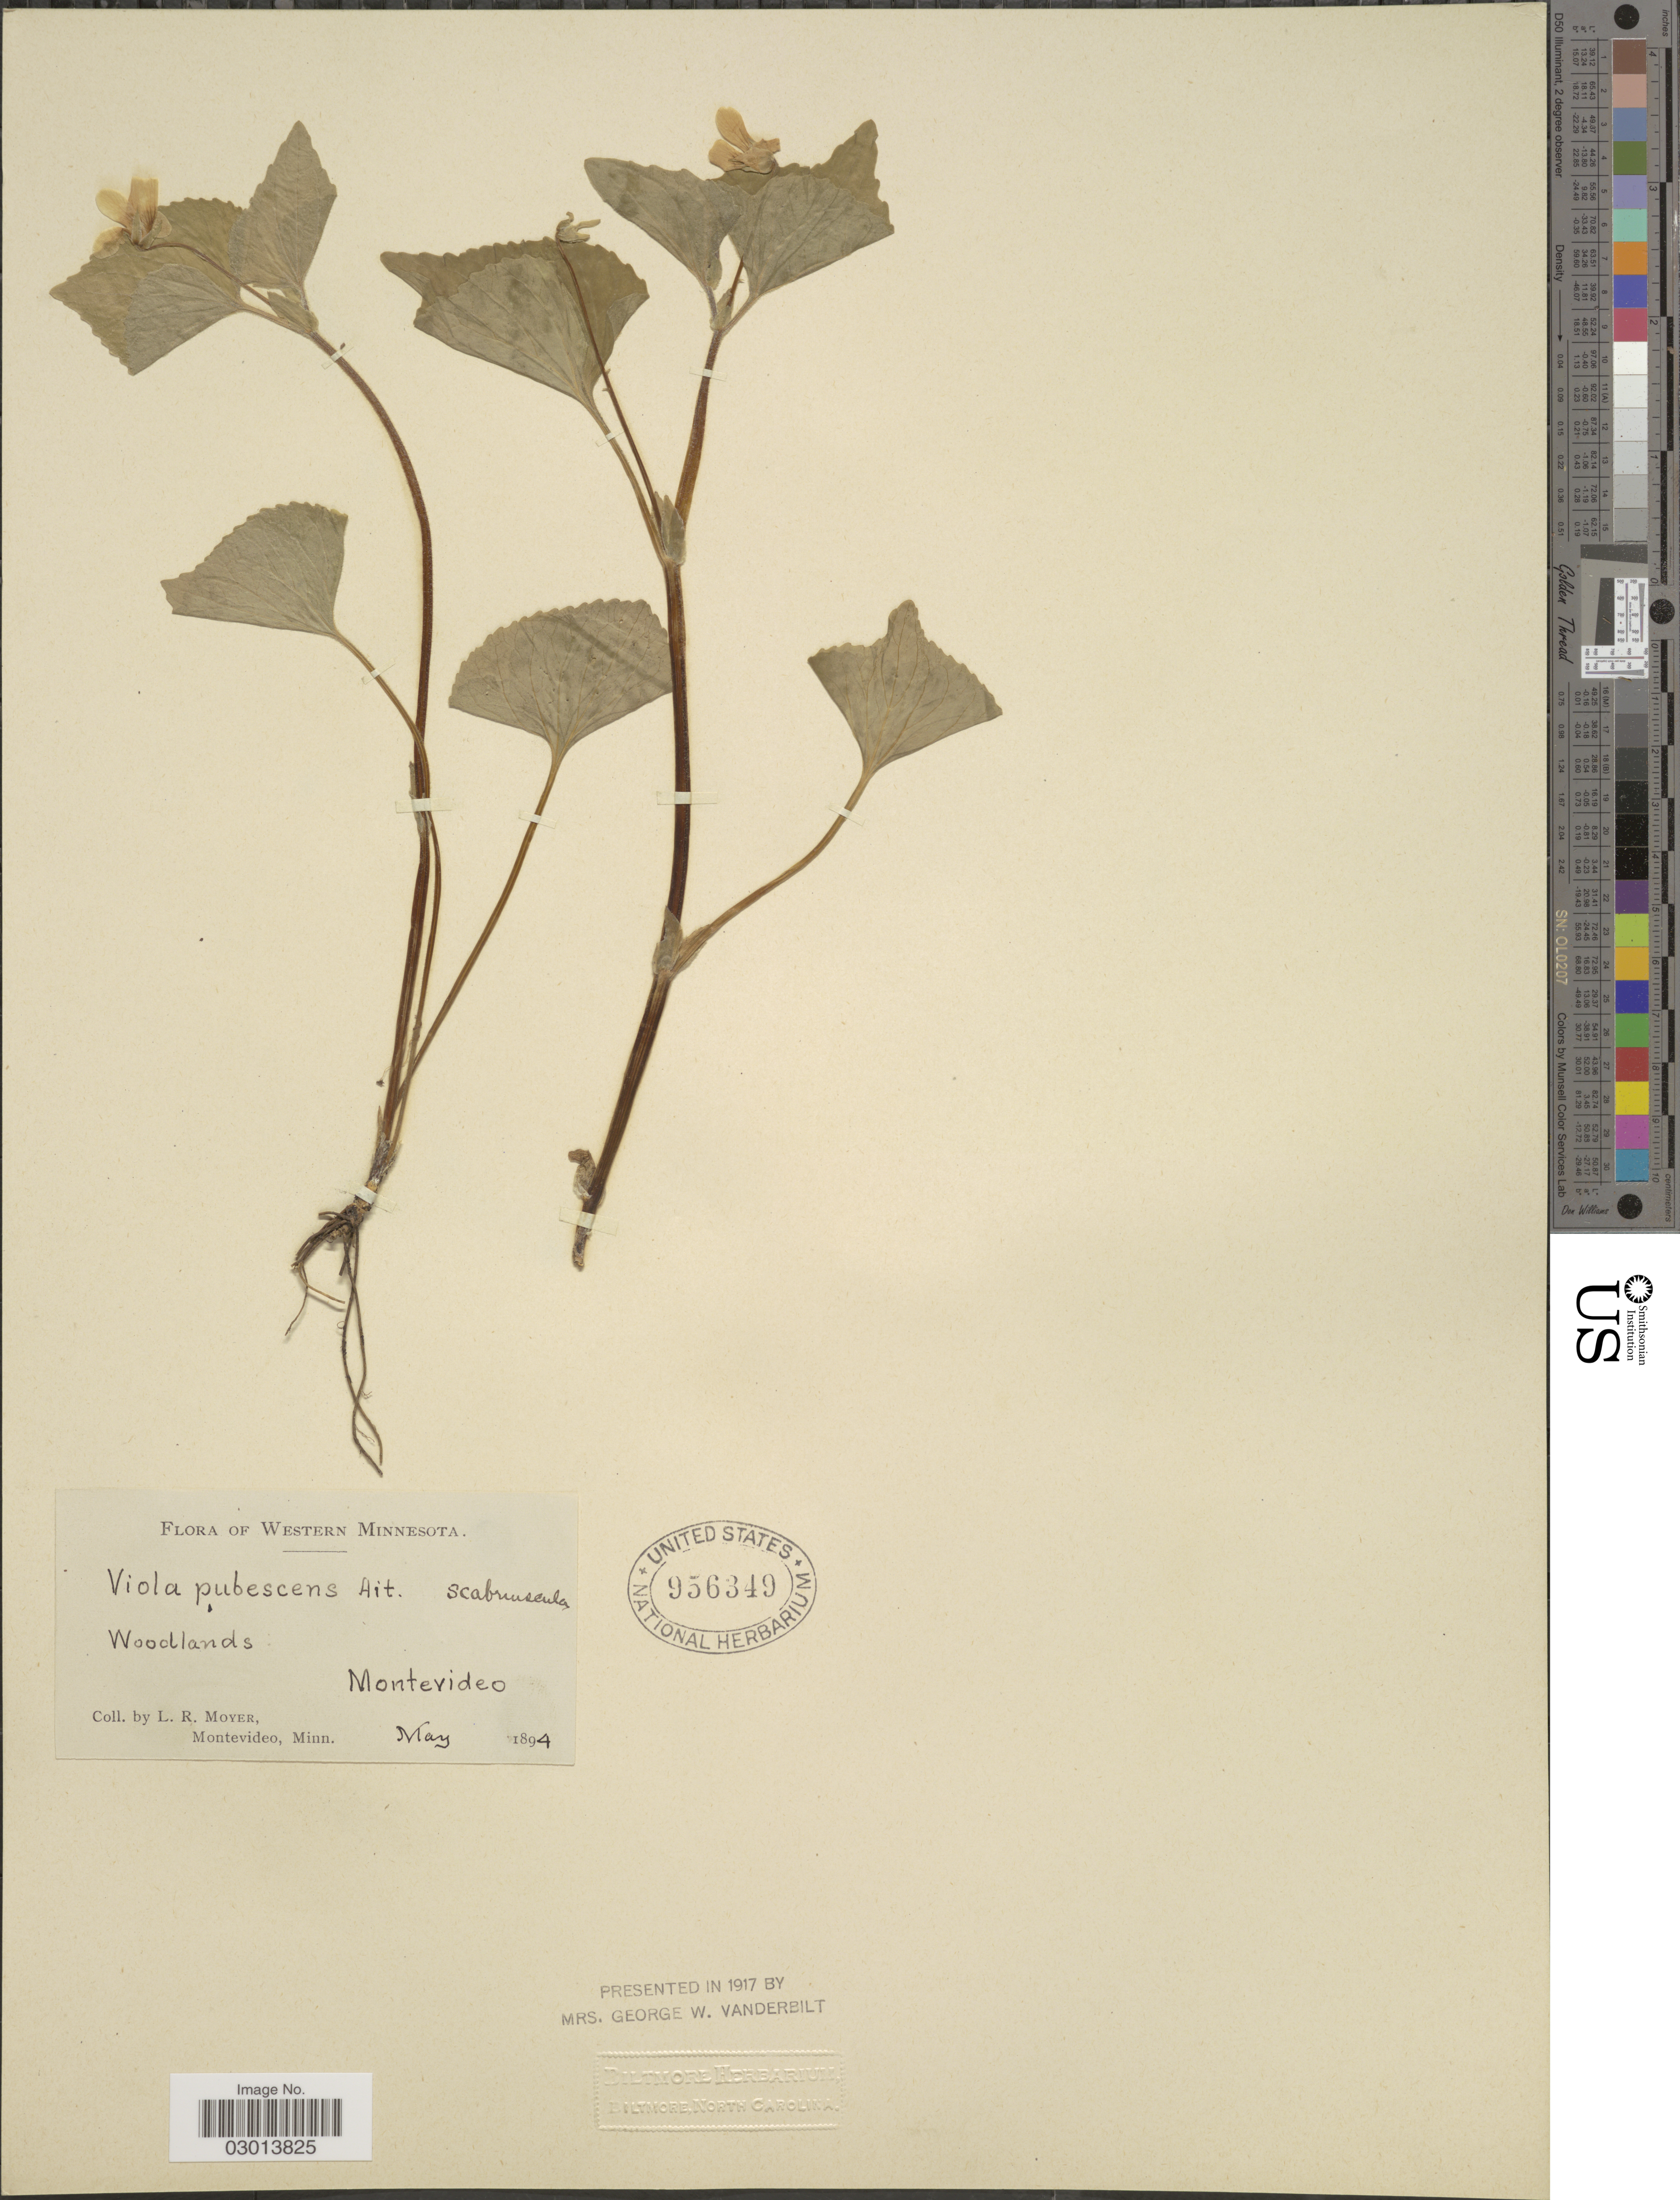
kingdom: Plantae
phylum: Tracheophyta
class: Magnoliopsida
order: Malpighiales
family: Violaceae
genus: Viola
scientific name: Viola pubescens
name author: Aiton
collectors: L. Moyer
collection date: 1894-05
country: United States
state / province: Minnesota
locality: Western Minnesota, Montevideo.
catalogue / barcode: US 956349